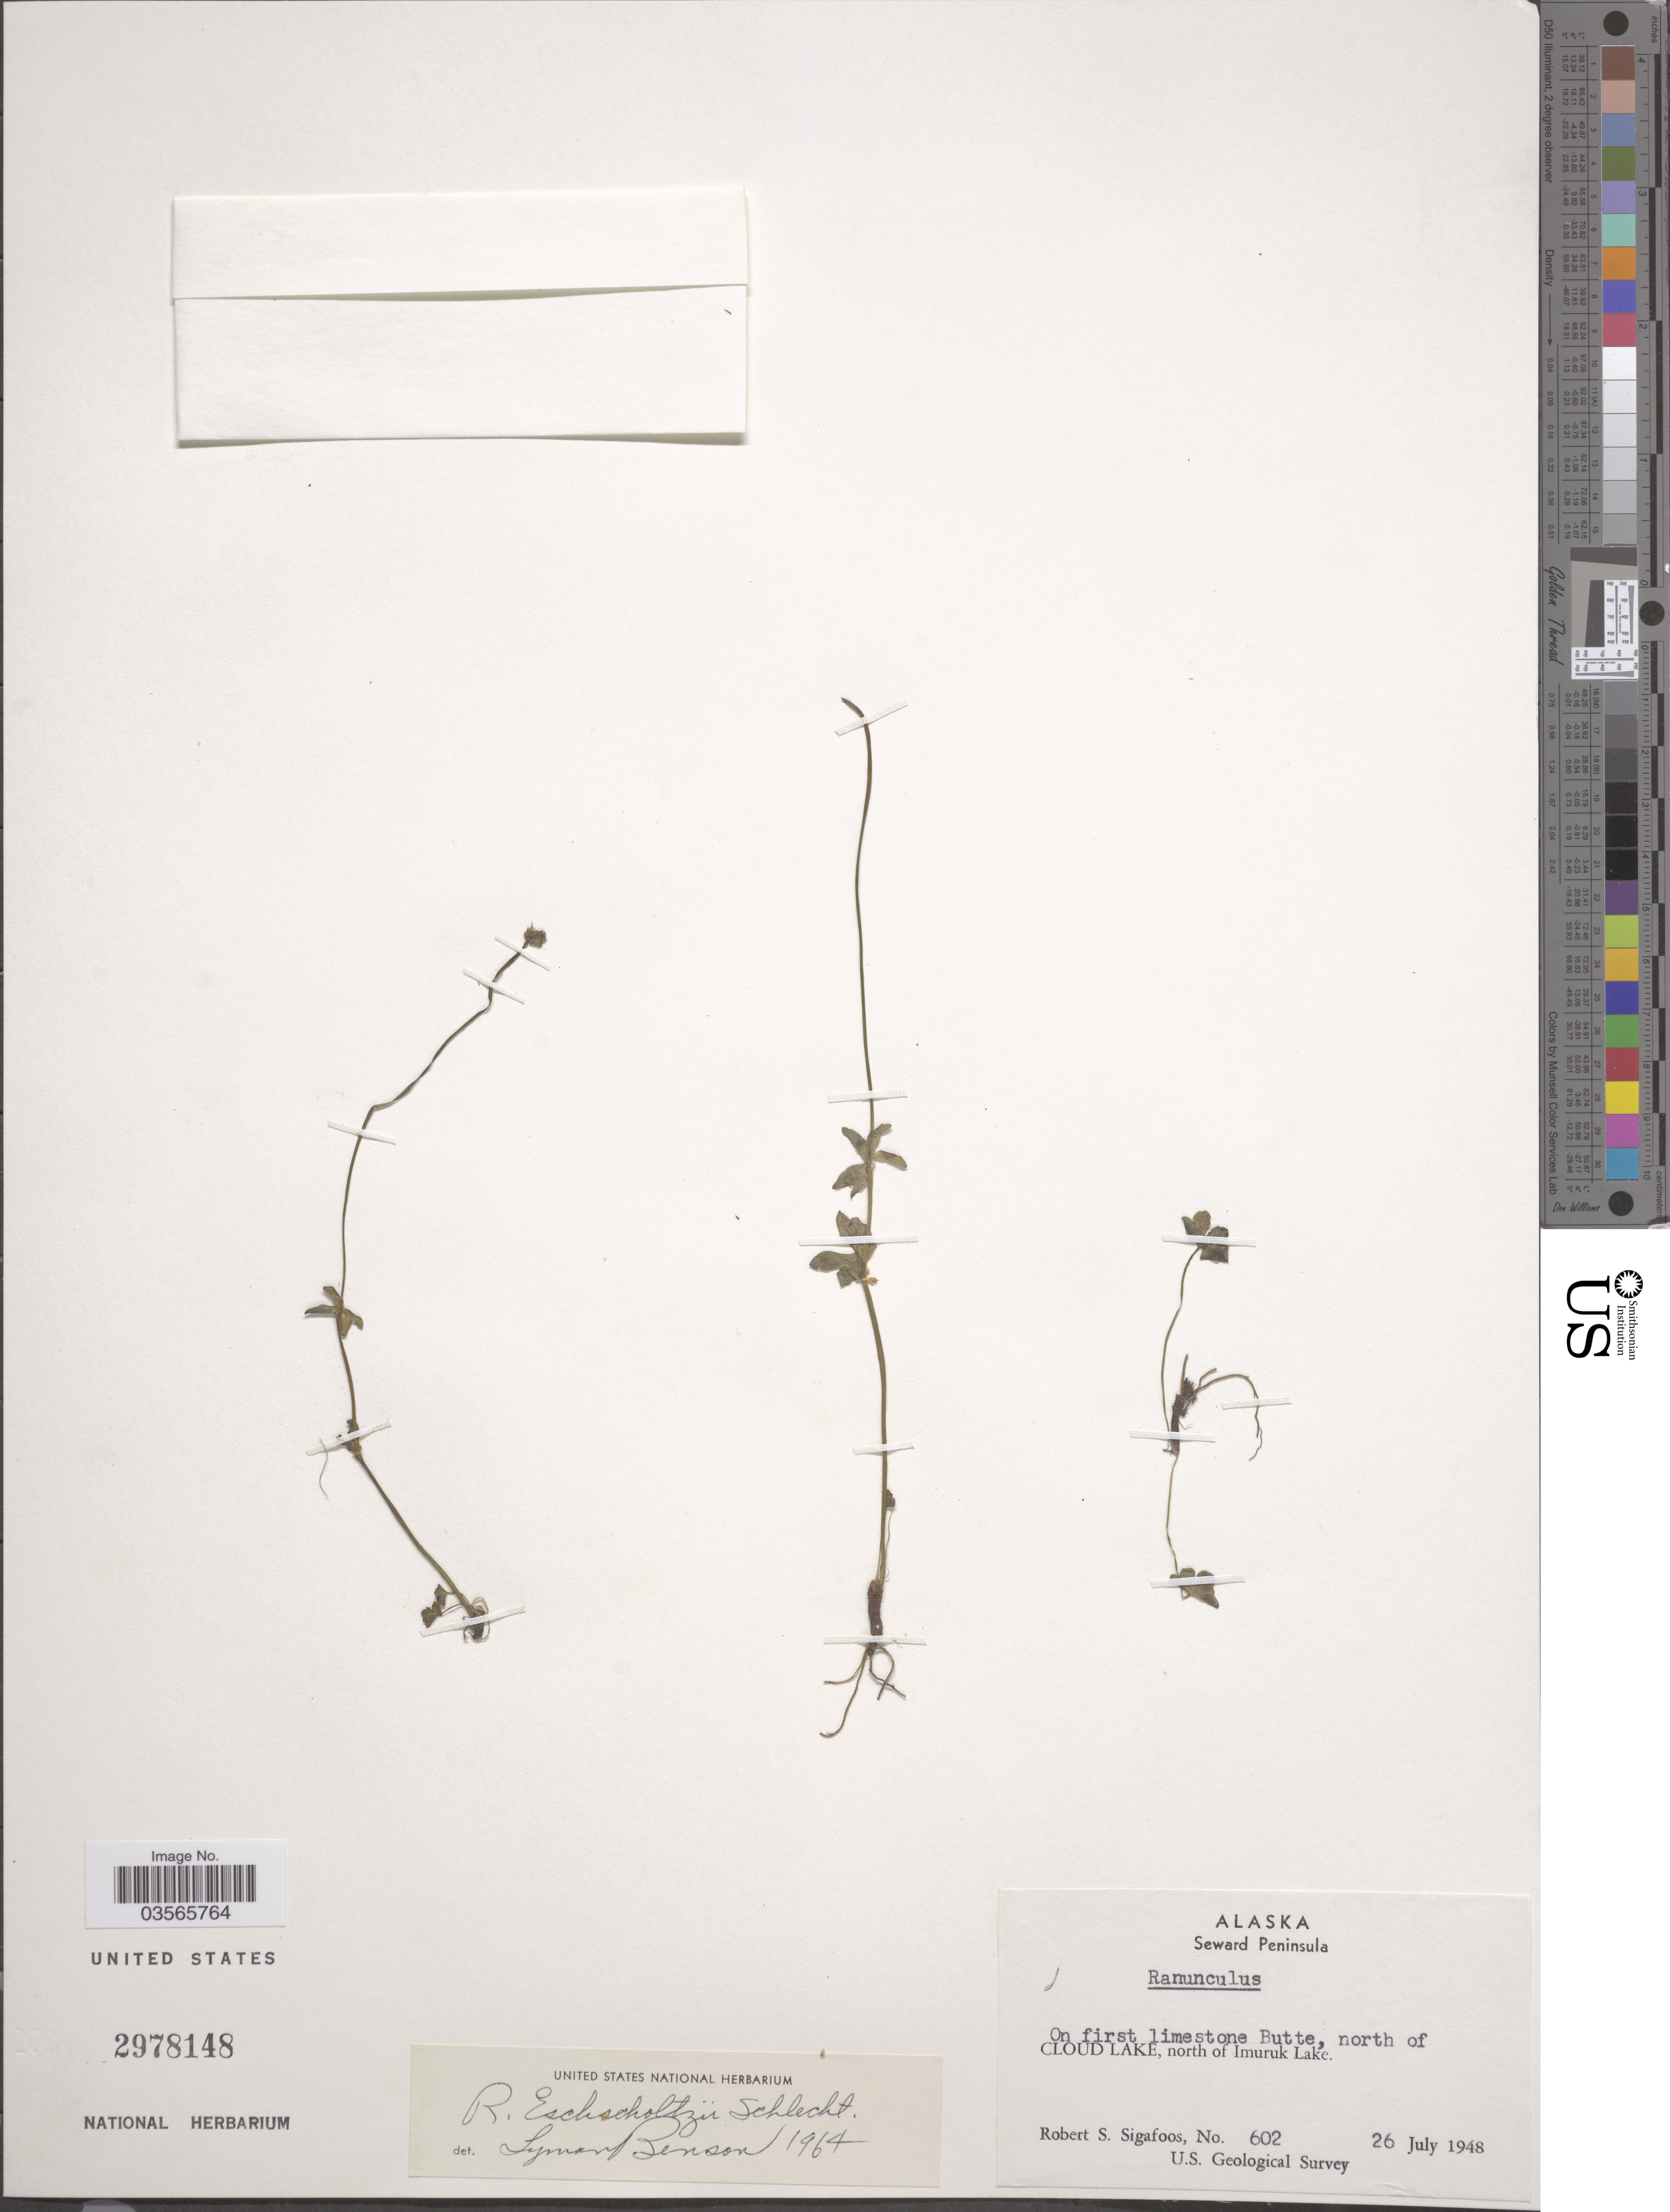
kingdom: Plantae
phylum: Tracheophyta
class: Magnoliopsida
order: Ranunculales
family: Ranunculaceae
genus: Ranunculus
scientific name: Ranunculus eschscholtzii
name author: Schltdl.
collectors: R. Sigafoos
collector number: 602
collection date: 1948-07-26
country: United States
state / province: Alaska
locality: Seward Peninsula. Butte, north of Cloud Lake, north of Imuruk Lake.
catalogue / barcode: US 2978148